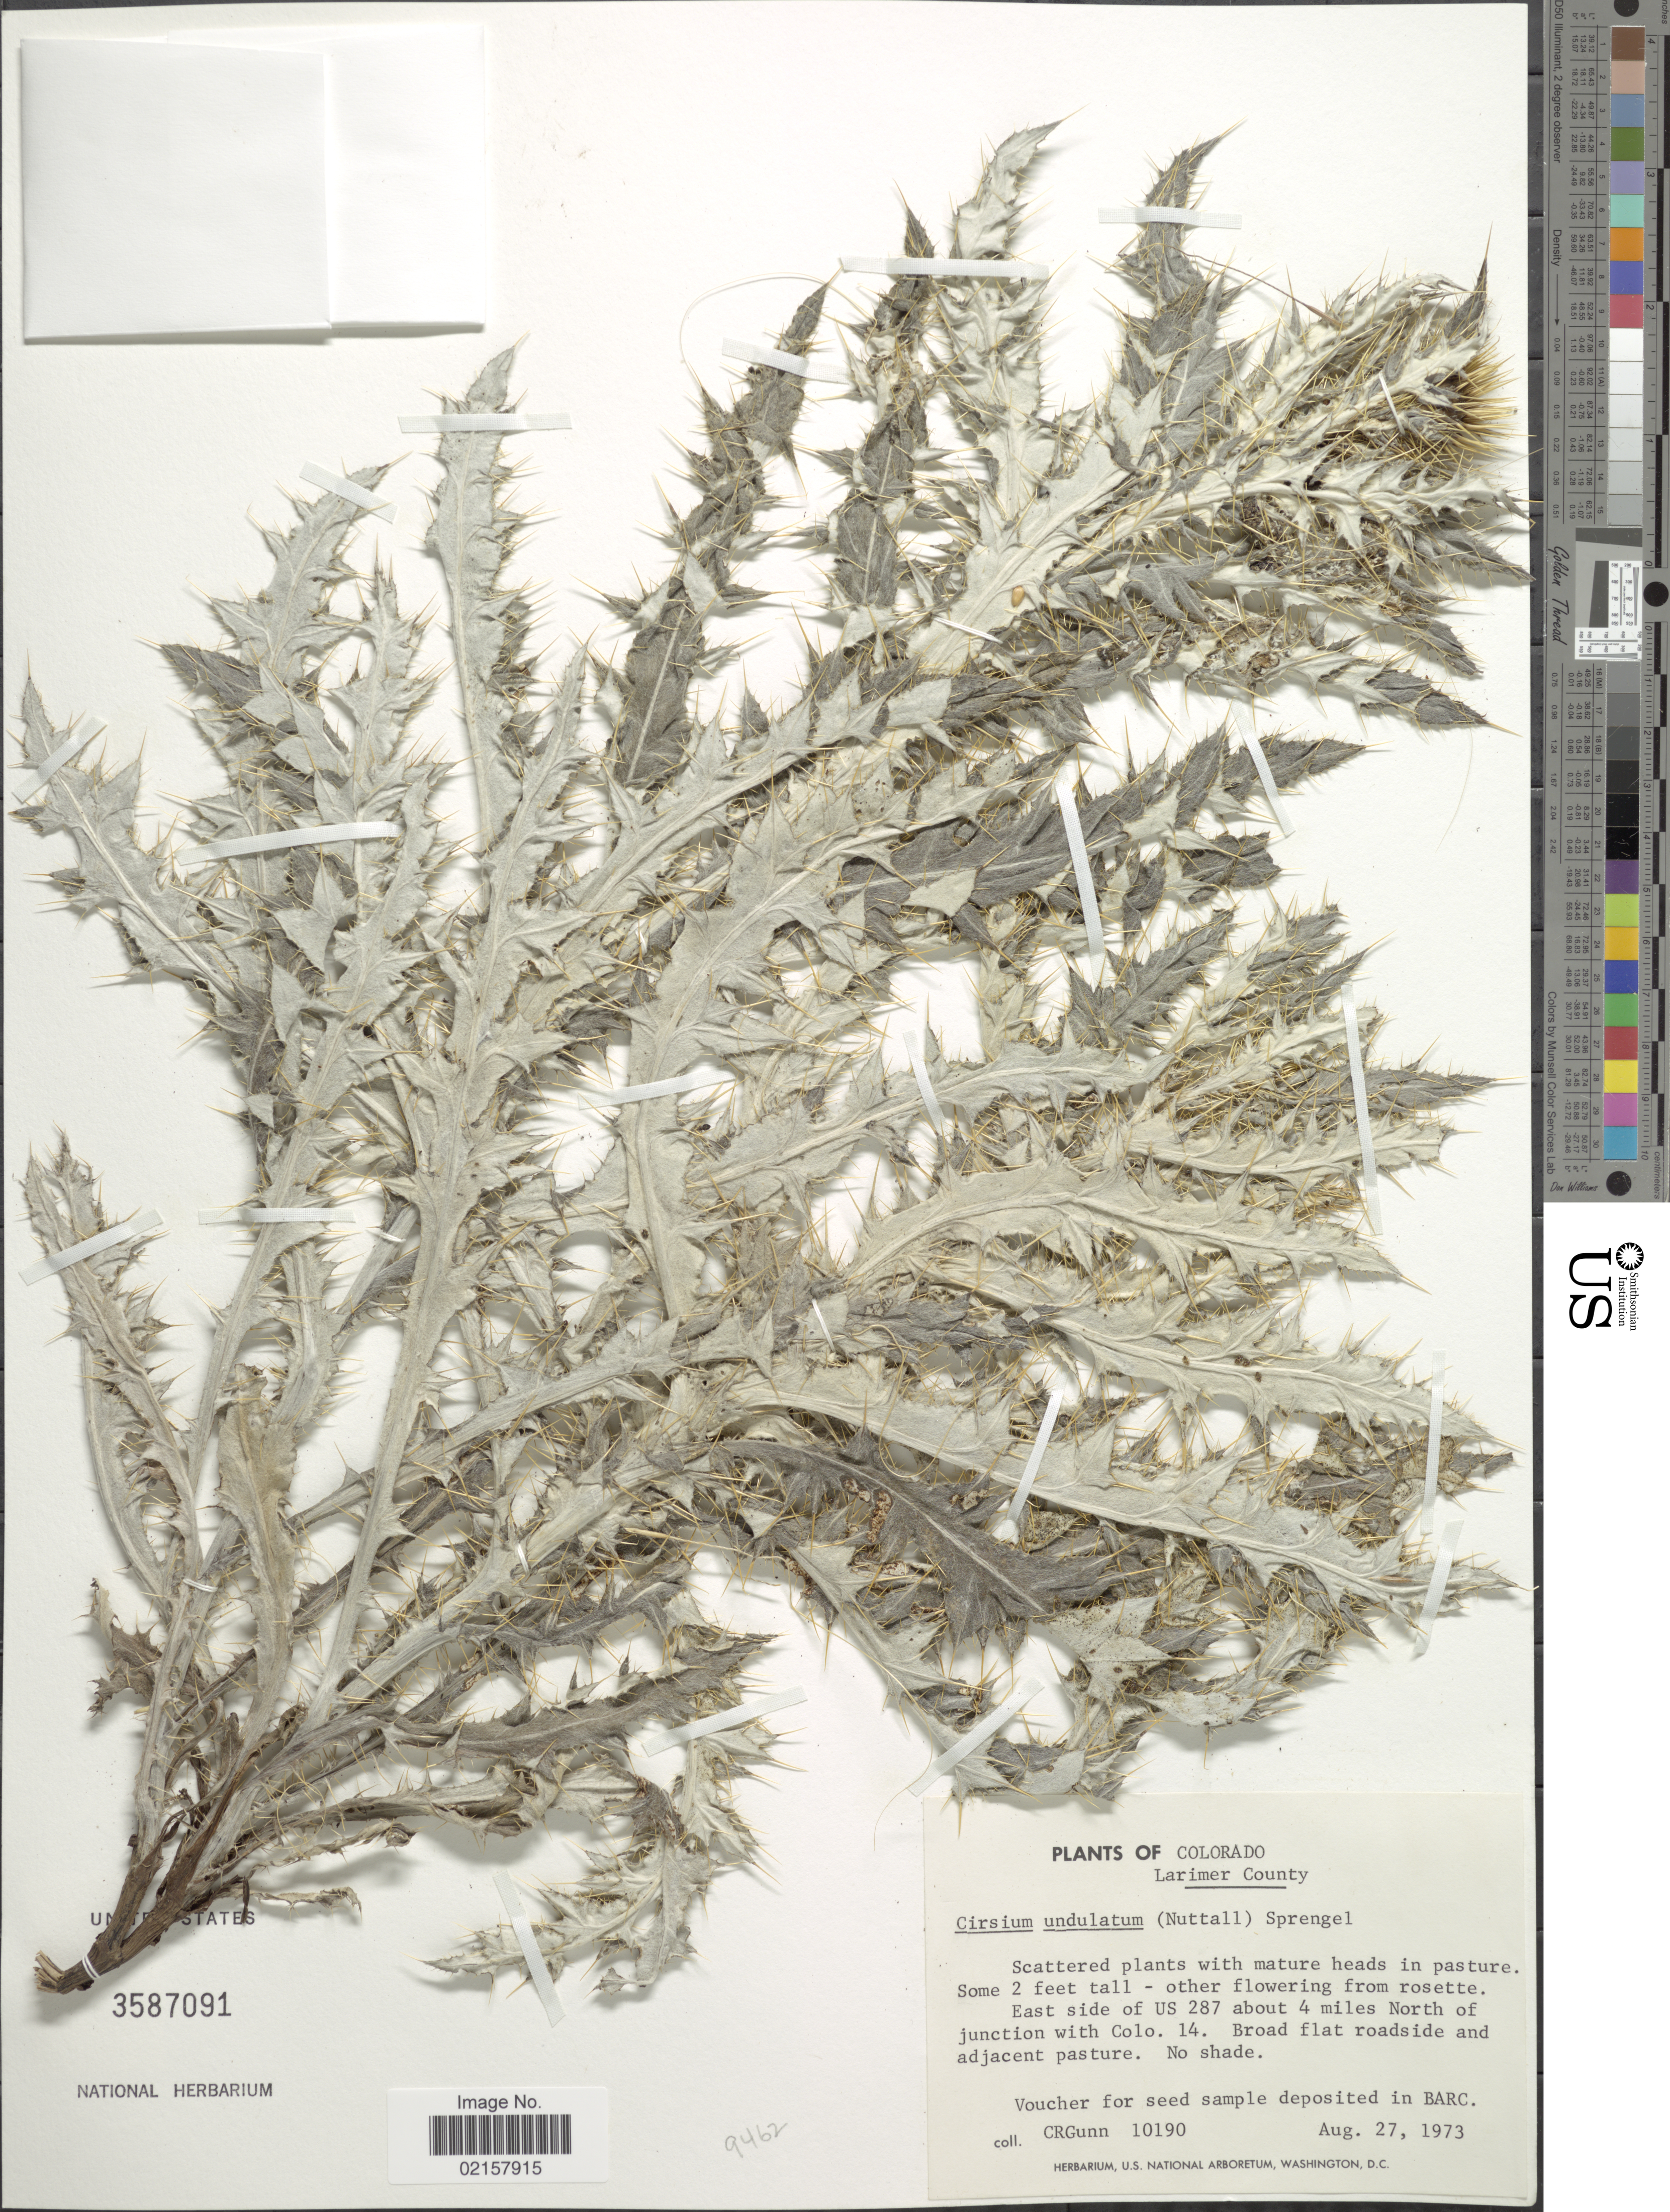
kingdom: Plantae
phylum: Tracheophyta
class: Magnoliopsida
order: Asterales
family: Asteraceae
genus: Cirsium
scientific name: Cirsium undulatum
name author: (Nutt.) Spreng.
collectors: C. R. Gunn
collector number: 10190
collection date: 1973-08-27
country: United States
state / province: Colorado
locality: Larimer County, east side of US 287 about 4 miles North of junction with Colo. 14, broad flat roadside and adjacent pasture.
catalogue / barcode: US 3587091